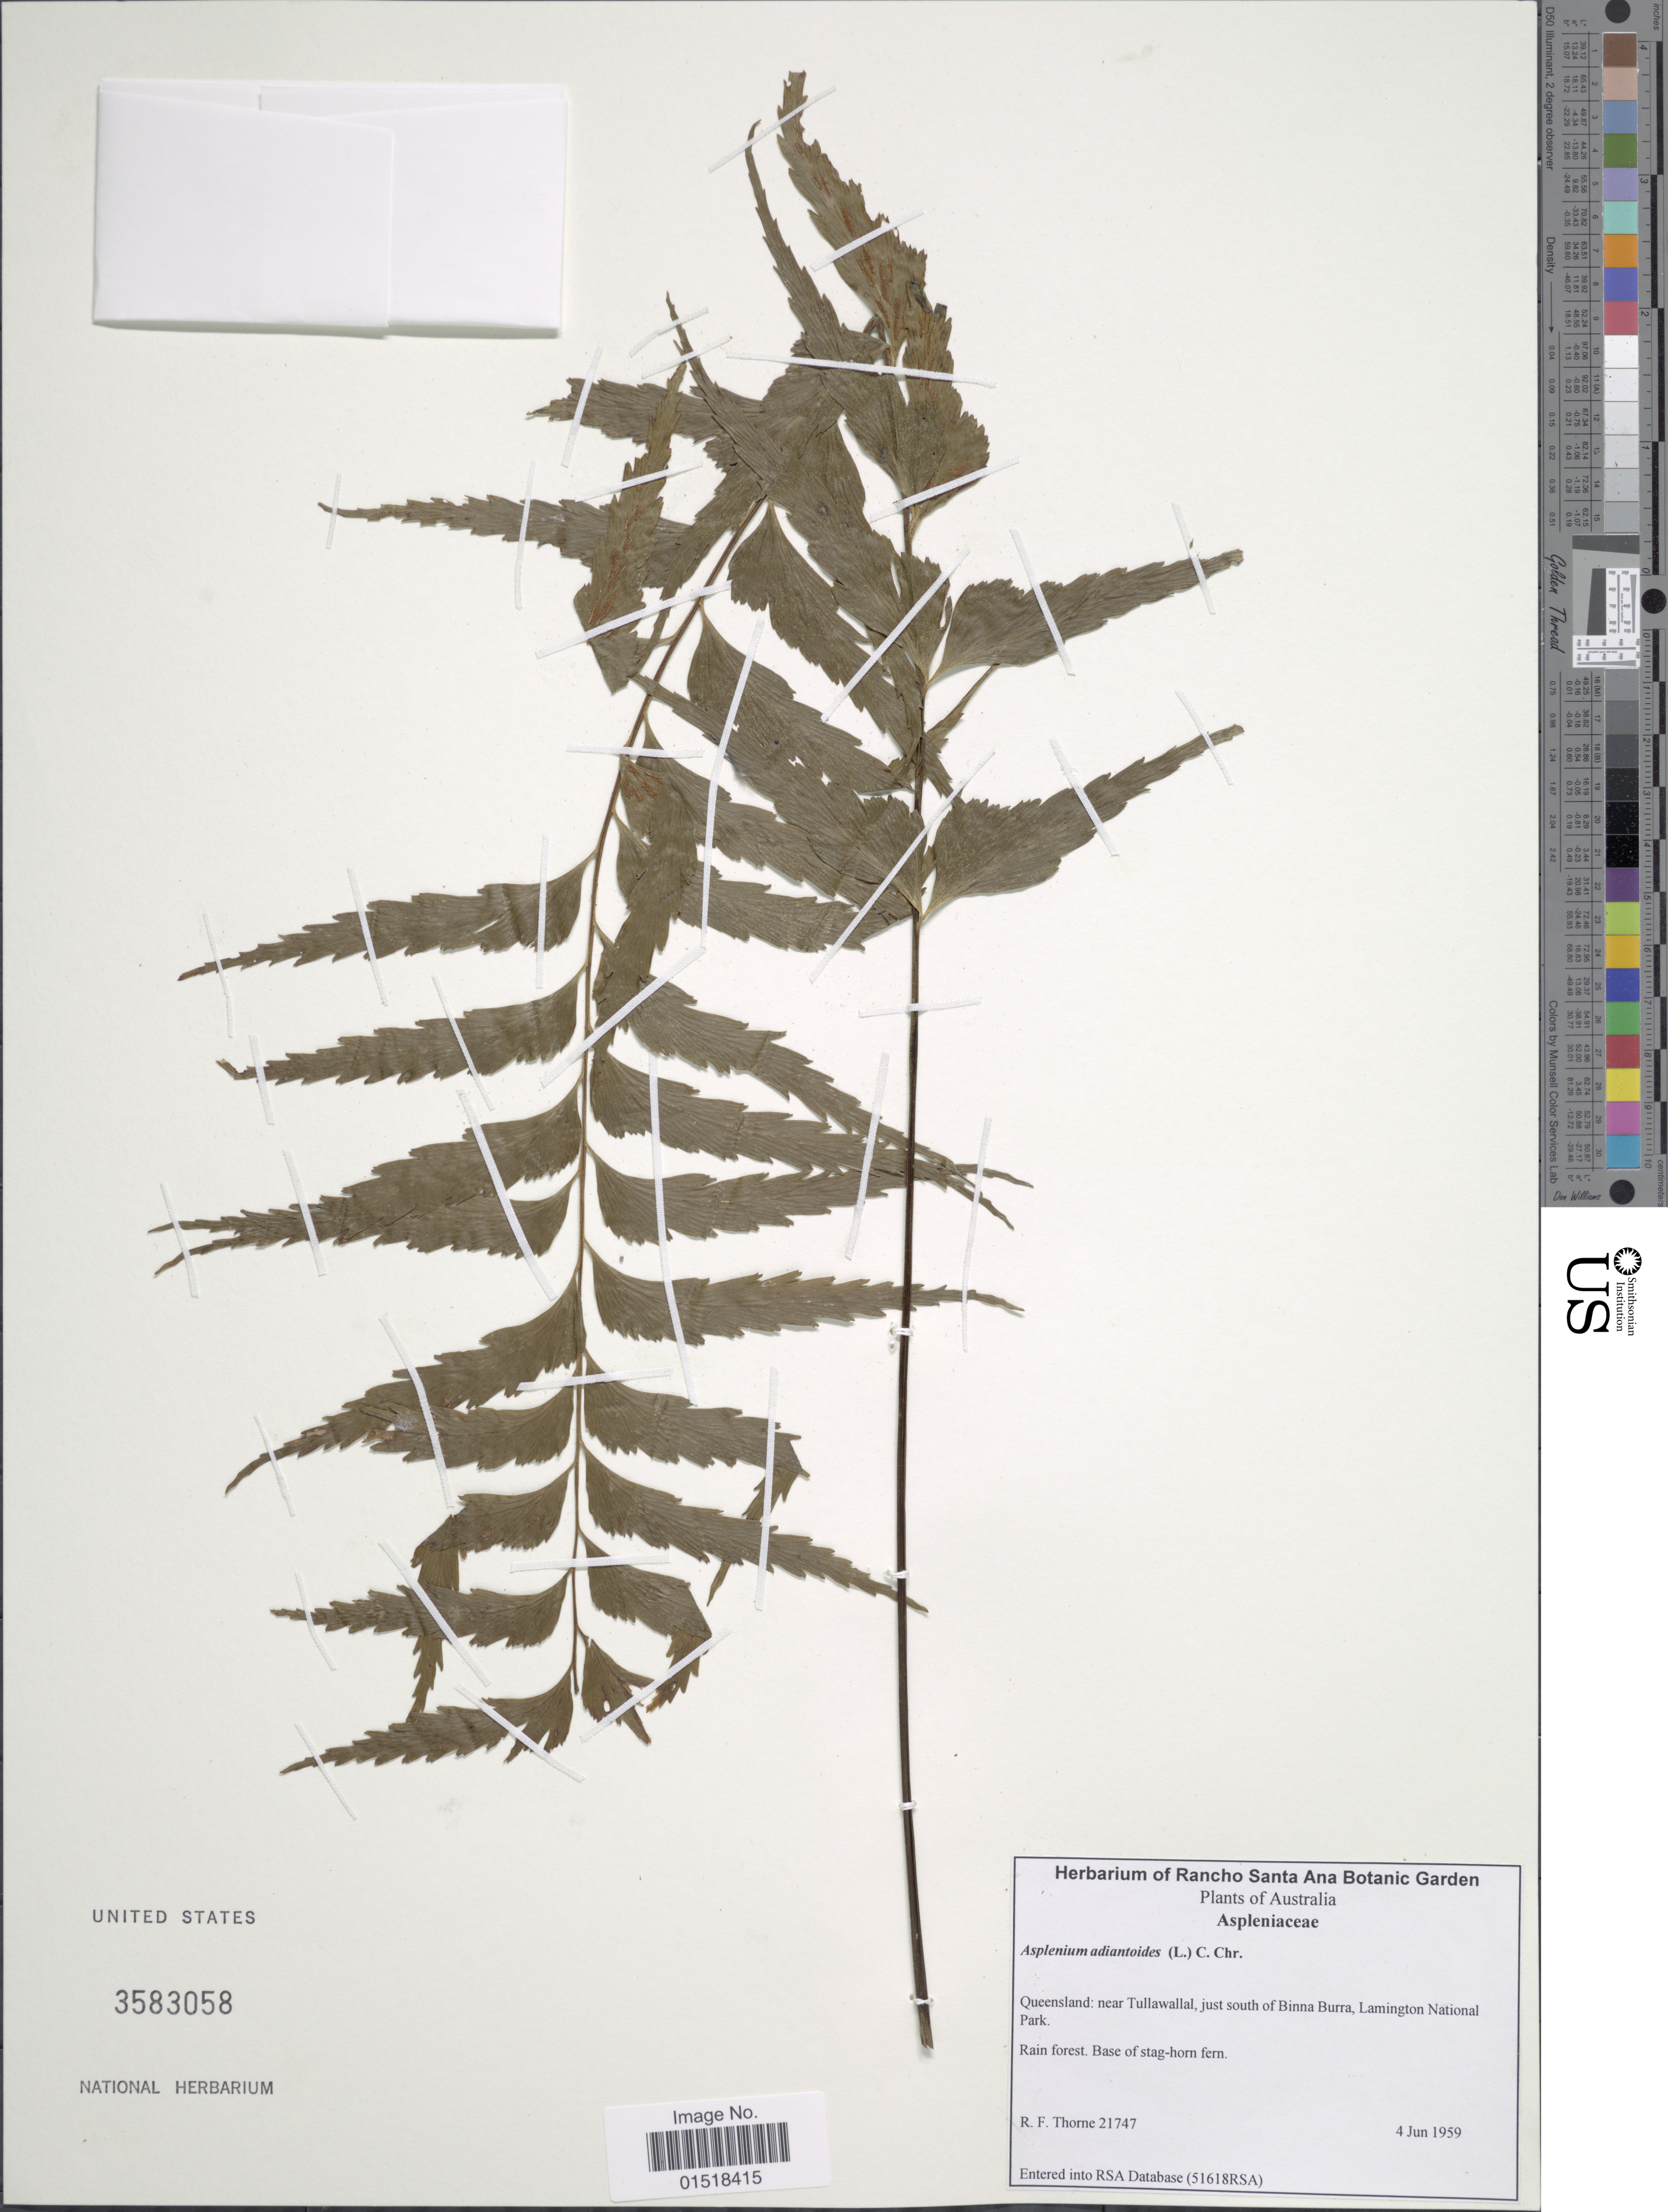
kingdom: Plantae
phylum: Tracheophyta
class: Polypodiopsida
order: Polypodiales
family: Aspleniaceae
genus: Asplenium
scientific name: Asplenium adiantoides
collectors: R. F. Thorne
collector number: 21747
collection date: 1959-06-04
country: Australia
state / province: Queensland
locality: Near Tullawallal, just south of Binna Burra, Lamington National Park.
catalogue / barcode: US 3583058